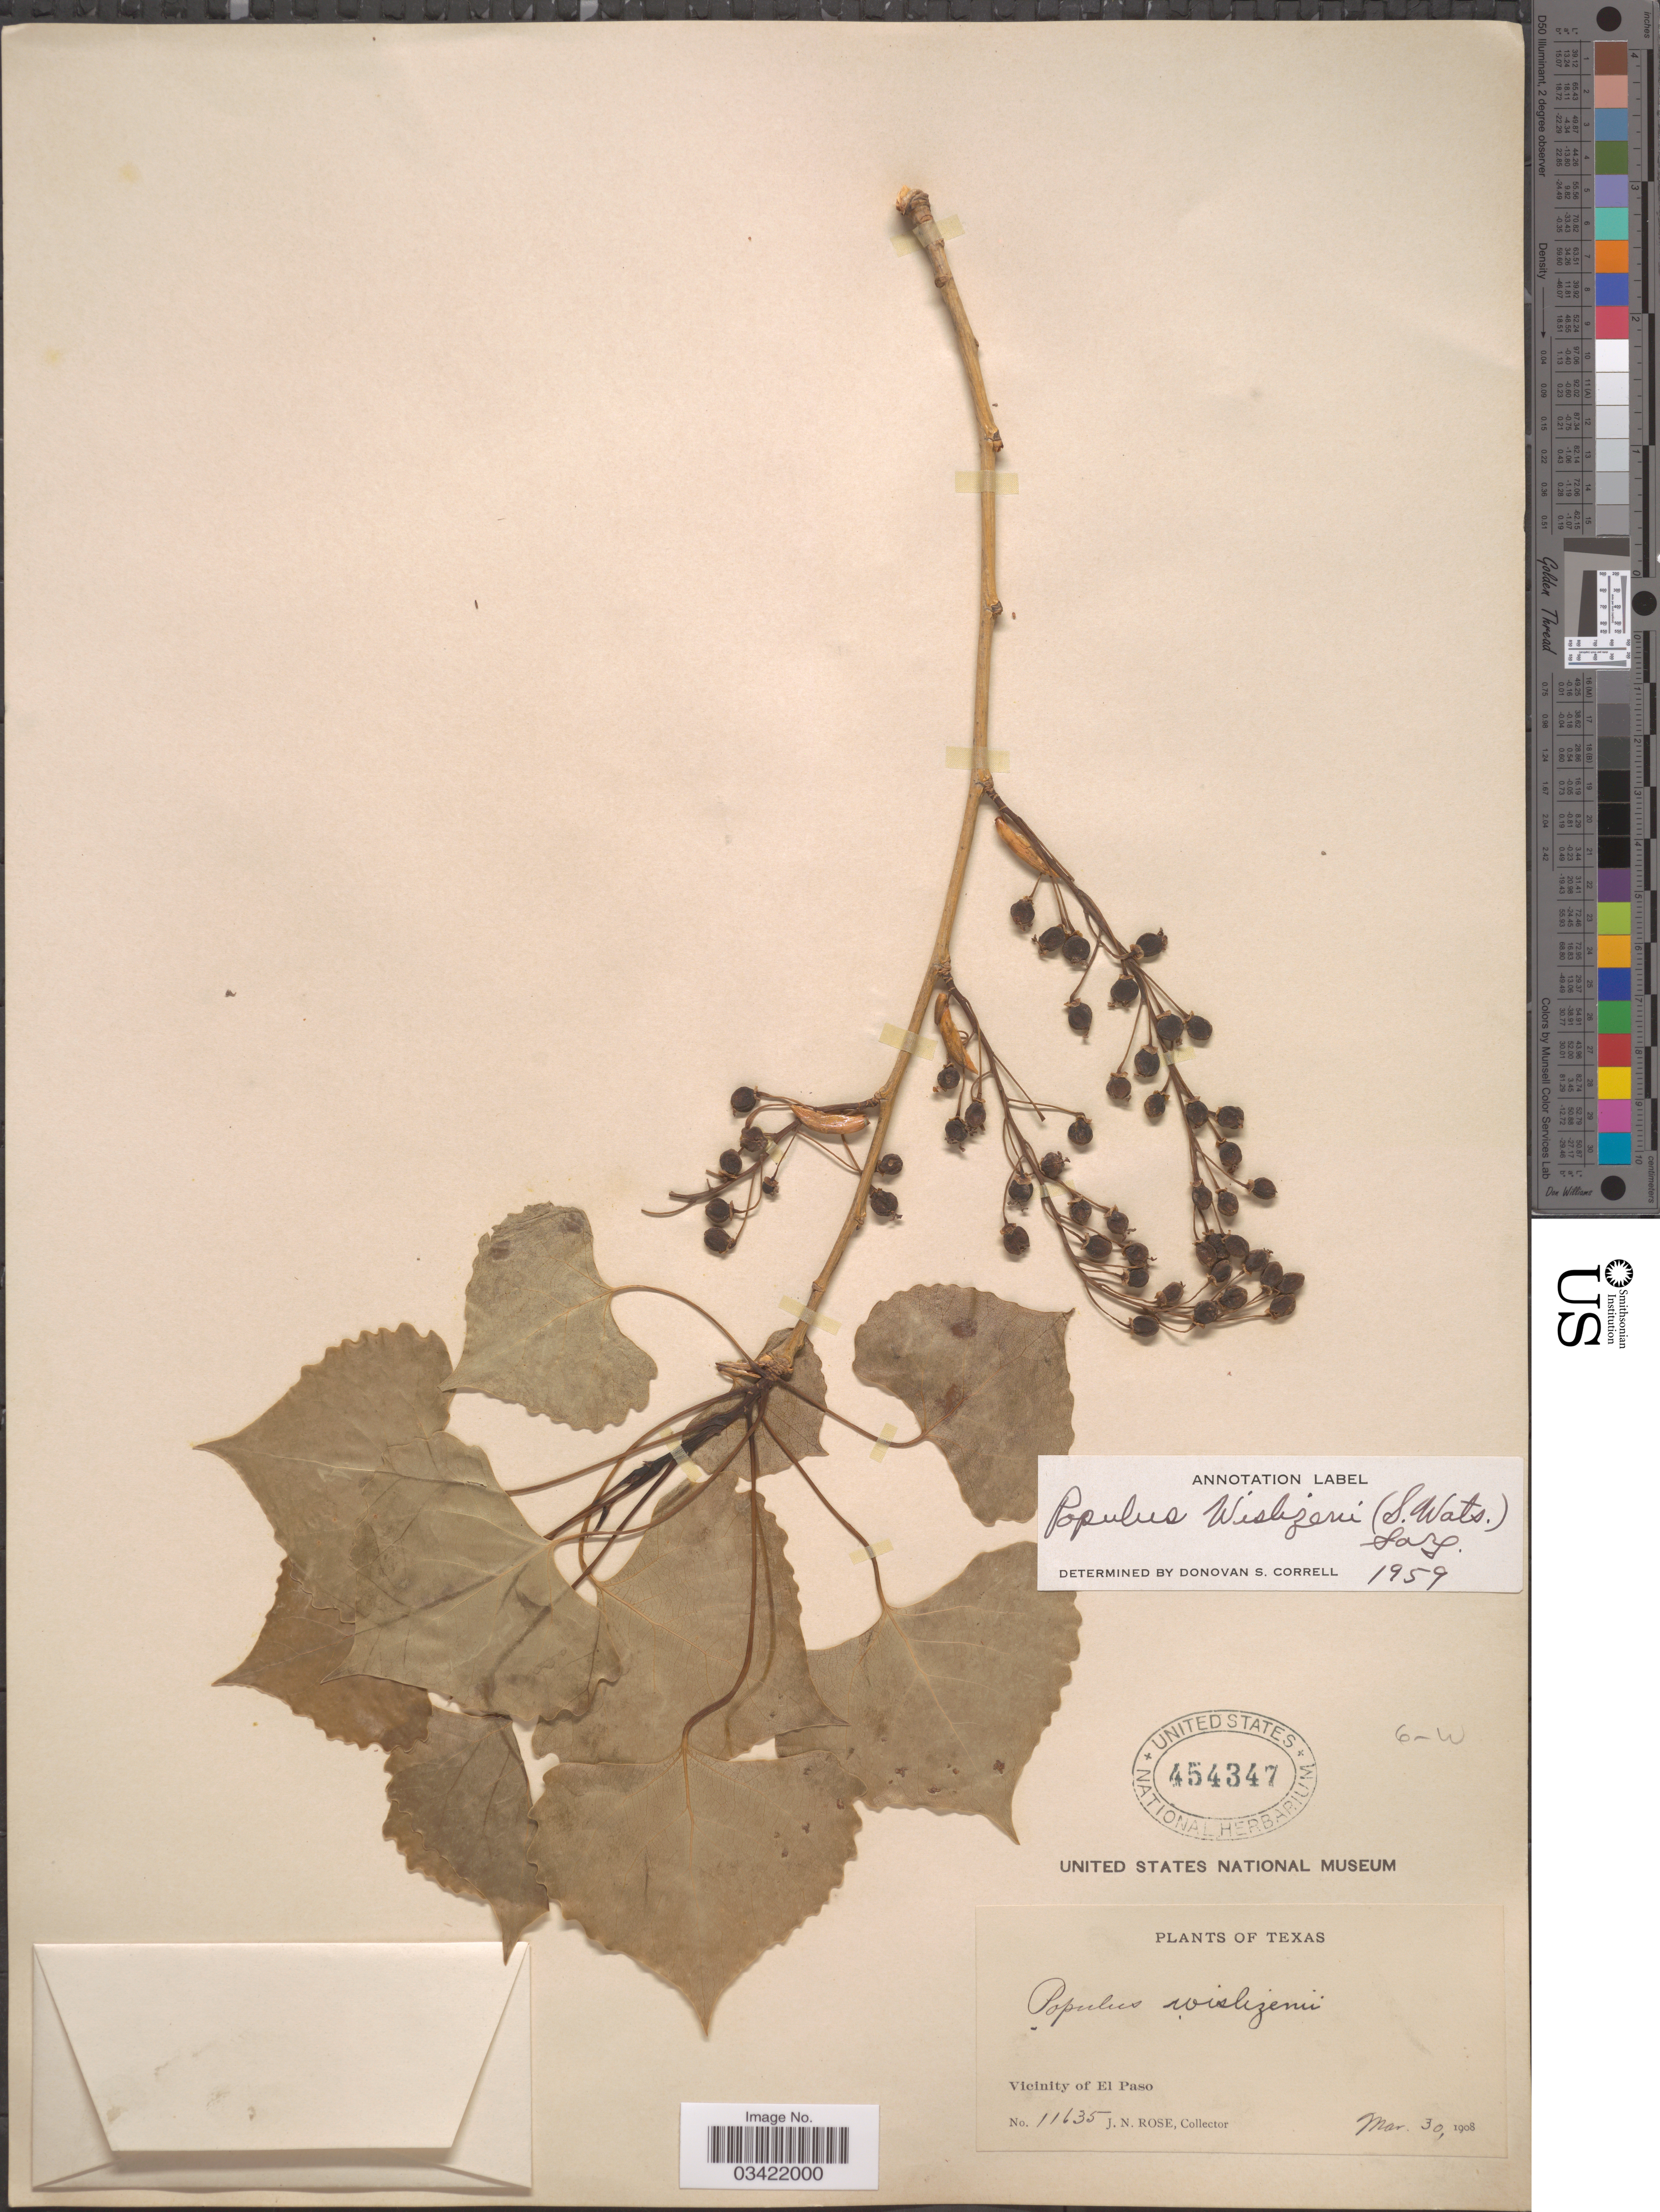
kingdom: Plantae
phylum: Tracheophyta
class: Magnoliopsida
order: Malpighiales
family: Salicaceae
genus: Populus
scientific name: Populus deltoides subsp. wislizeni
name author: (S. Watson) Eckenw.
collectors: J. N. Rose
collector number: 11635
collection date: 1908-03-30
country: United States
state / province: Texas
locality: Vicinity of El Paso.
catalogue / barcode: US 454347